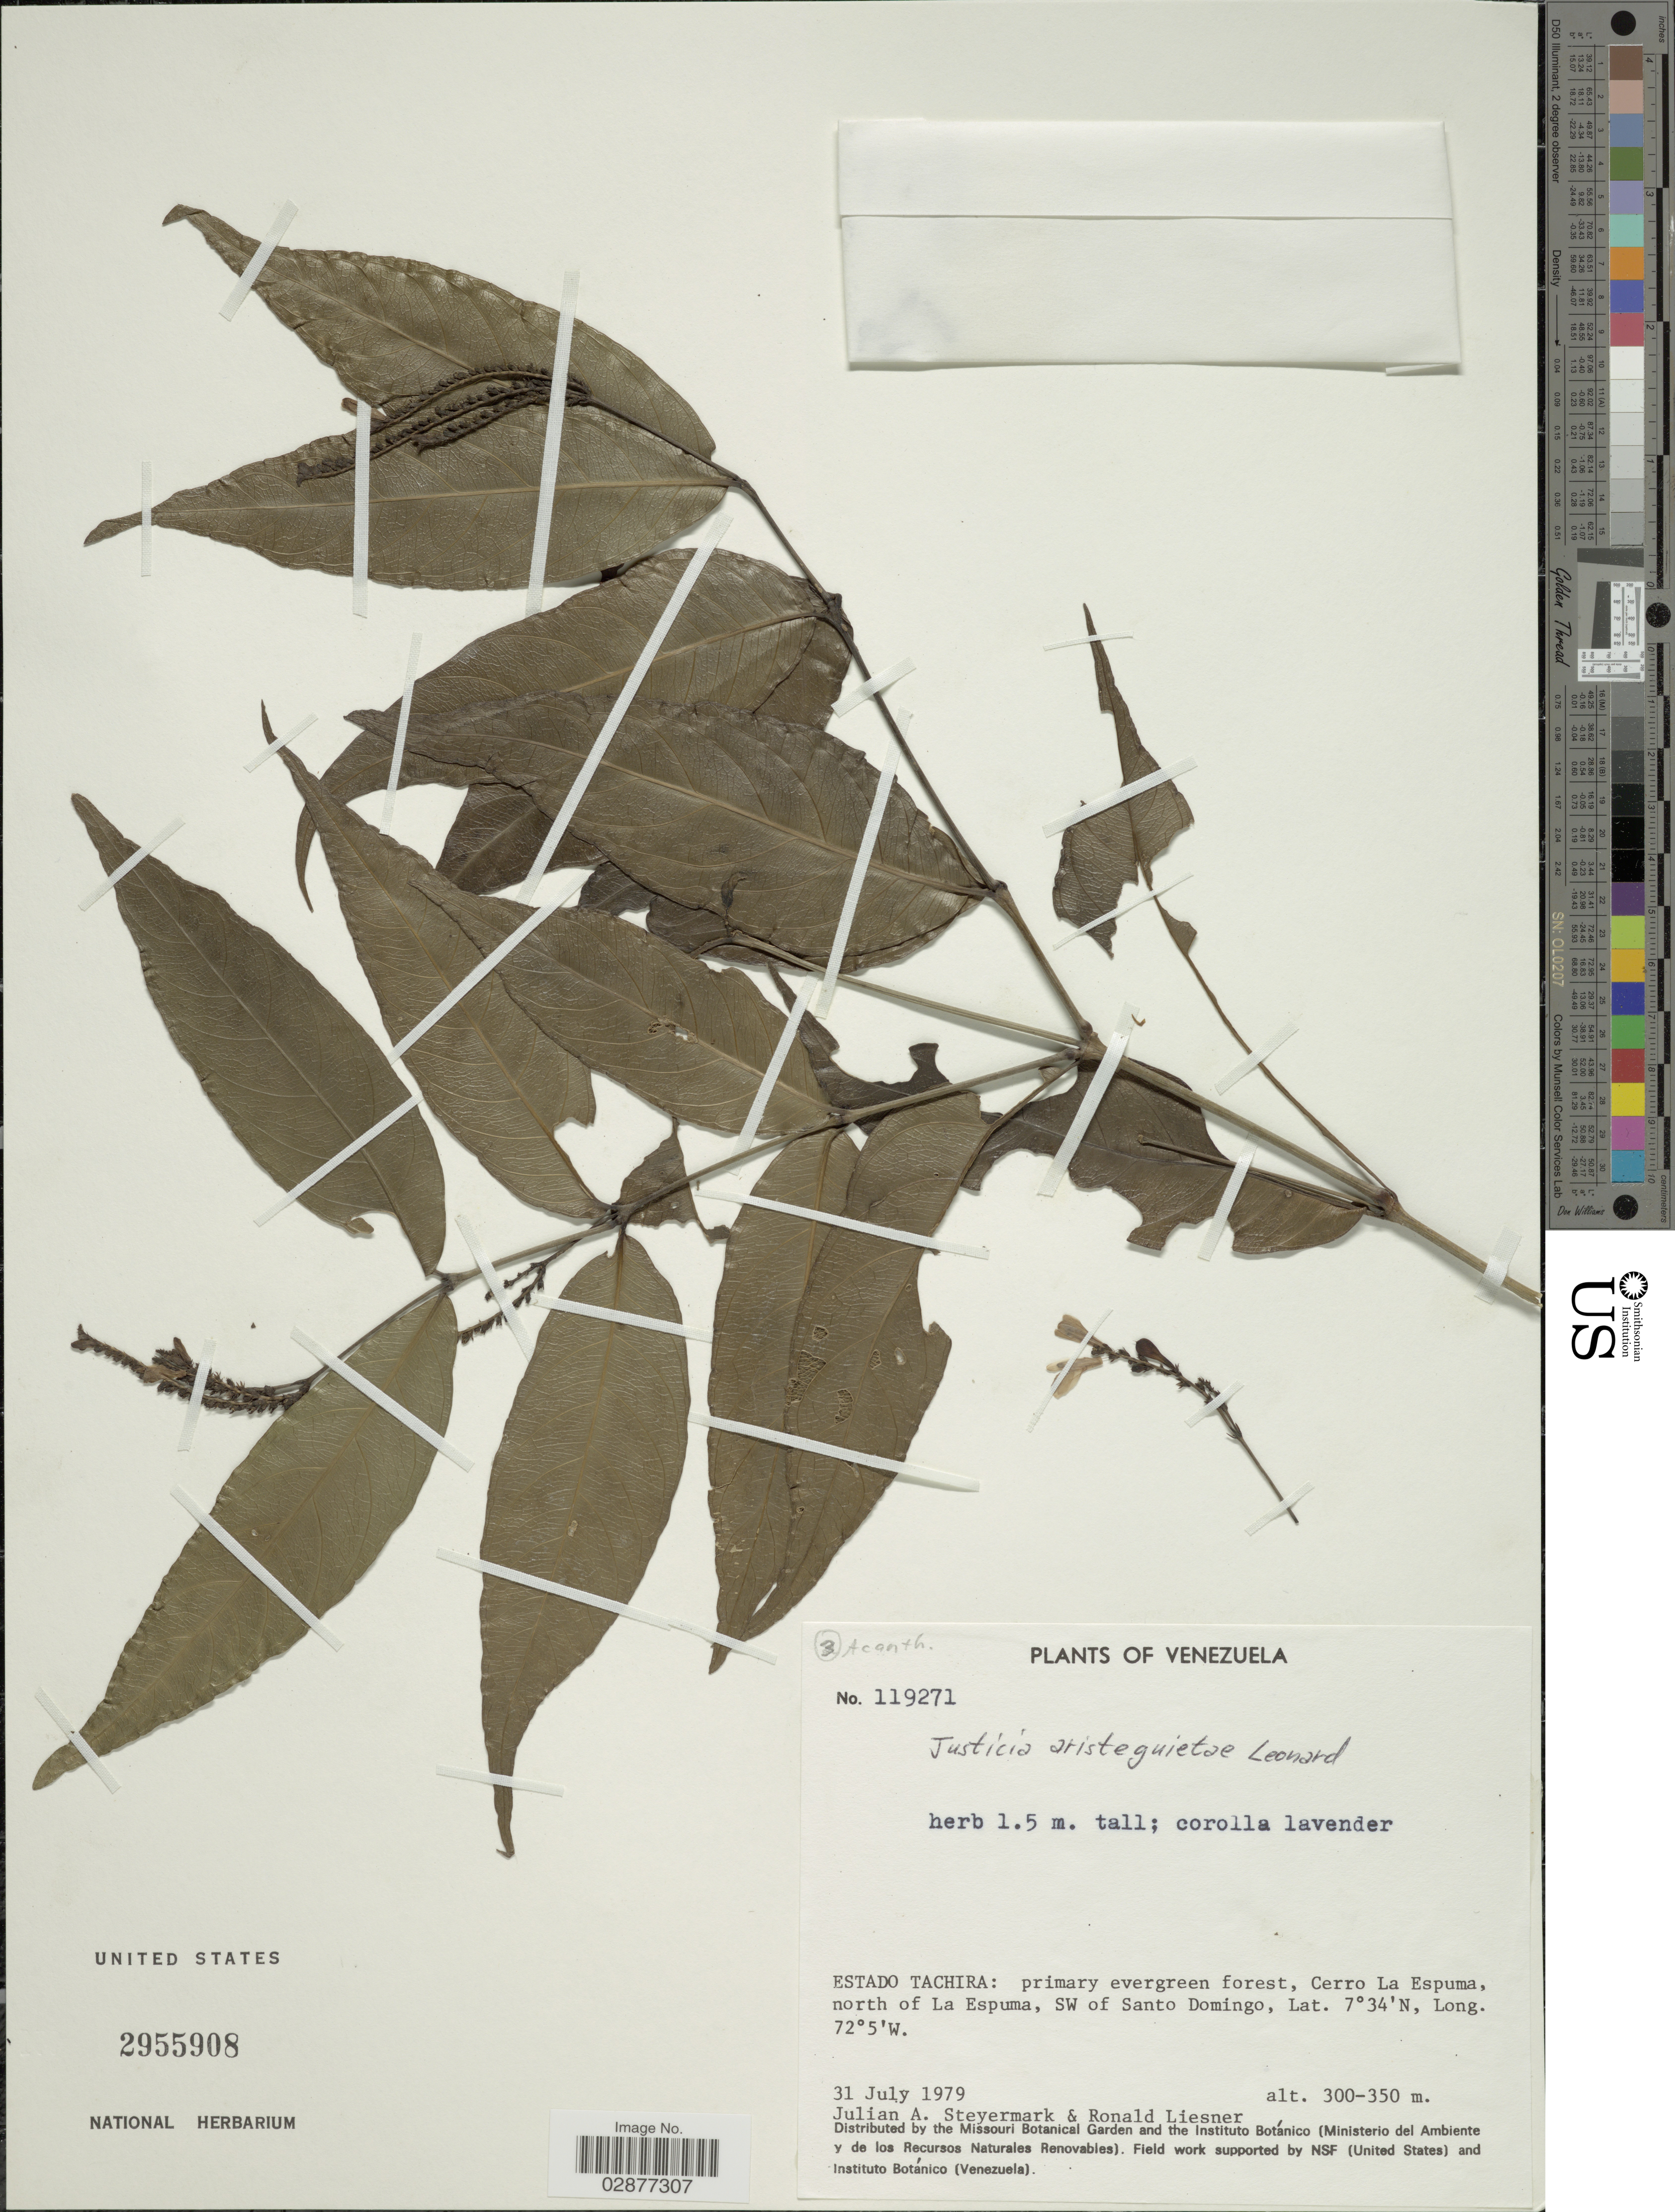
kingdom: Plantae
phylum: Tracheophyta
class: Magnoliopsida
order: Lamiales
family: Acanthaceae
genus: Justicia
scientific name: Justicia aristeguietae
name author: Leonard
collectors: J. Steyermark & R. L. Liesner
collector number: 119271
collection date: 1979-07-31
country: Venezuela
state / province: Tachira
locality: Cerro La Espuma, north of La Espuma, SW of Santo Domingo.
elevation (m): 300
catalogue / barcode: US 2955908